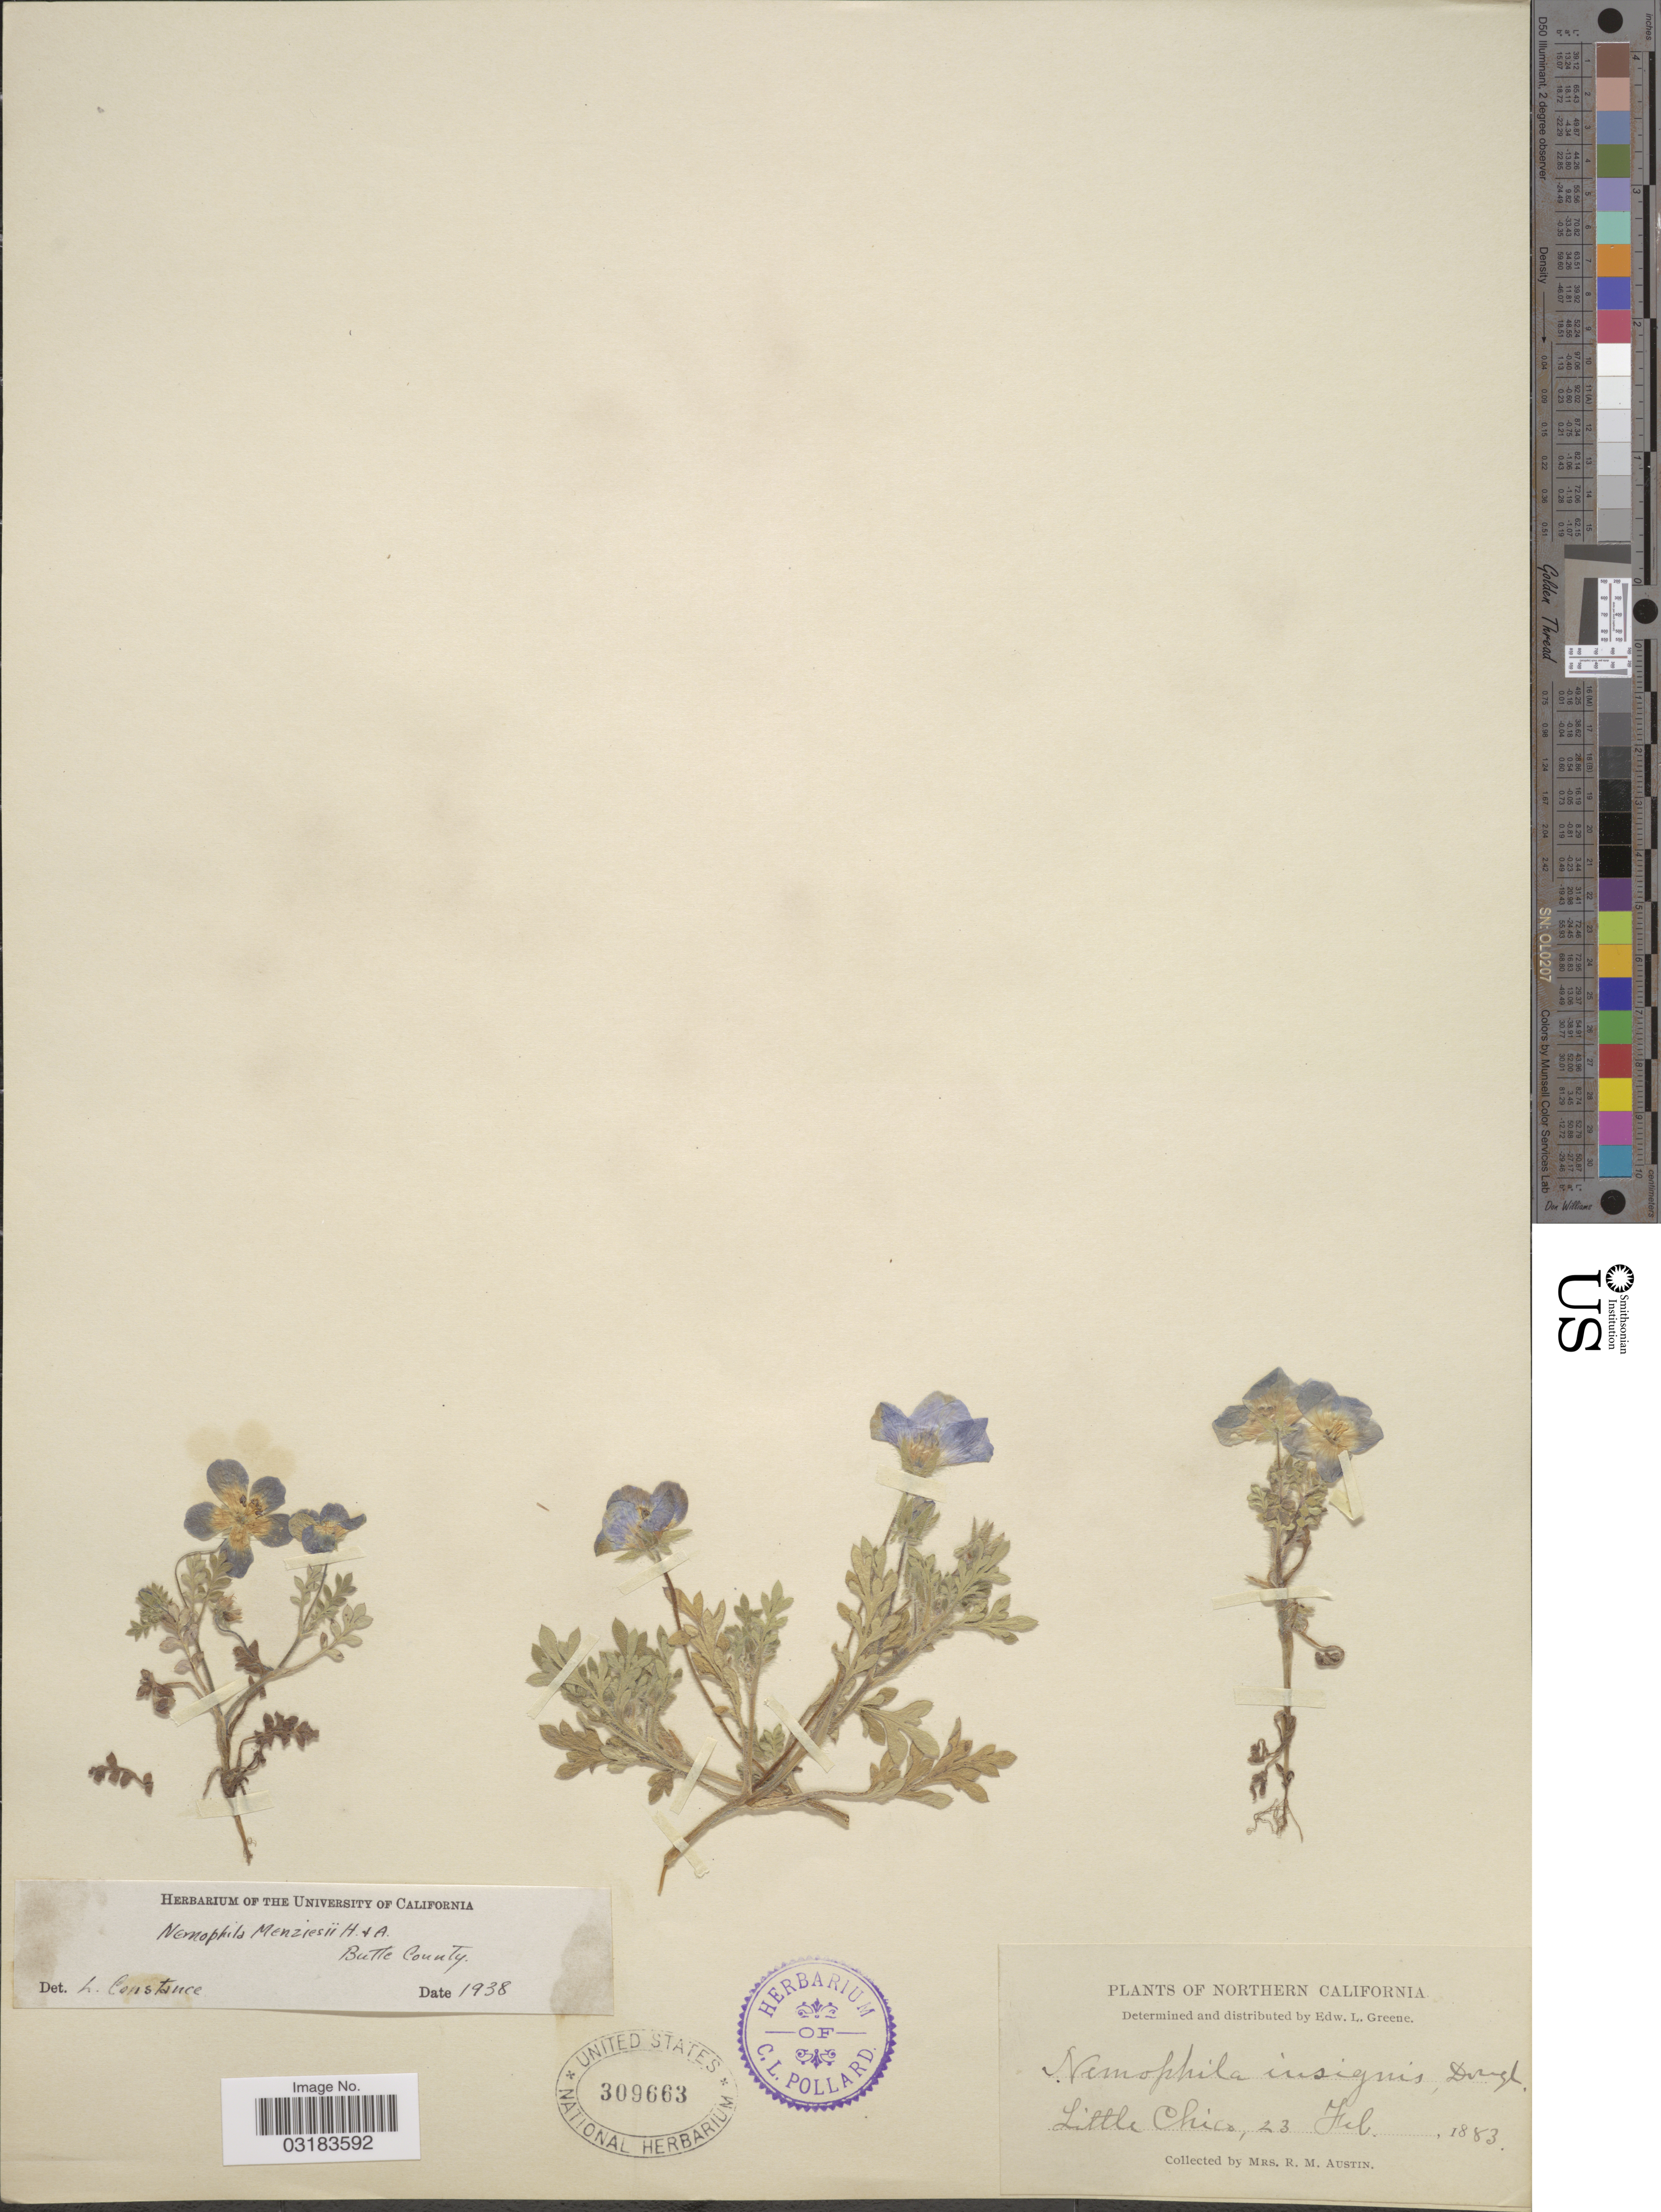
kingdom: Plantae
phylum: Tracheophyta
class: Magnoliopsida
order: Boraginales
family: Hydrophyllaceae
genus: Nemophila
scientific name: Nemophila menziesii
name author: Hook. & Arn.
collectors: R. Austin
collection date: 1883-02-23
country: United States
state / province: California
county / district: Butte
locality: Northern California. Little Chico.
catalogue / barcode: US 309663